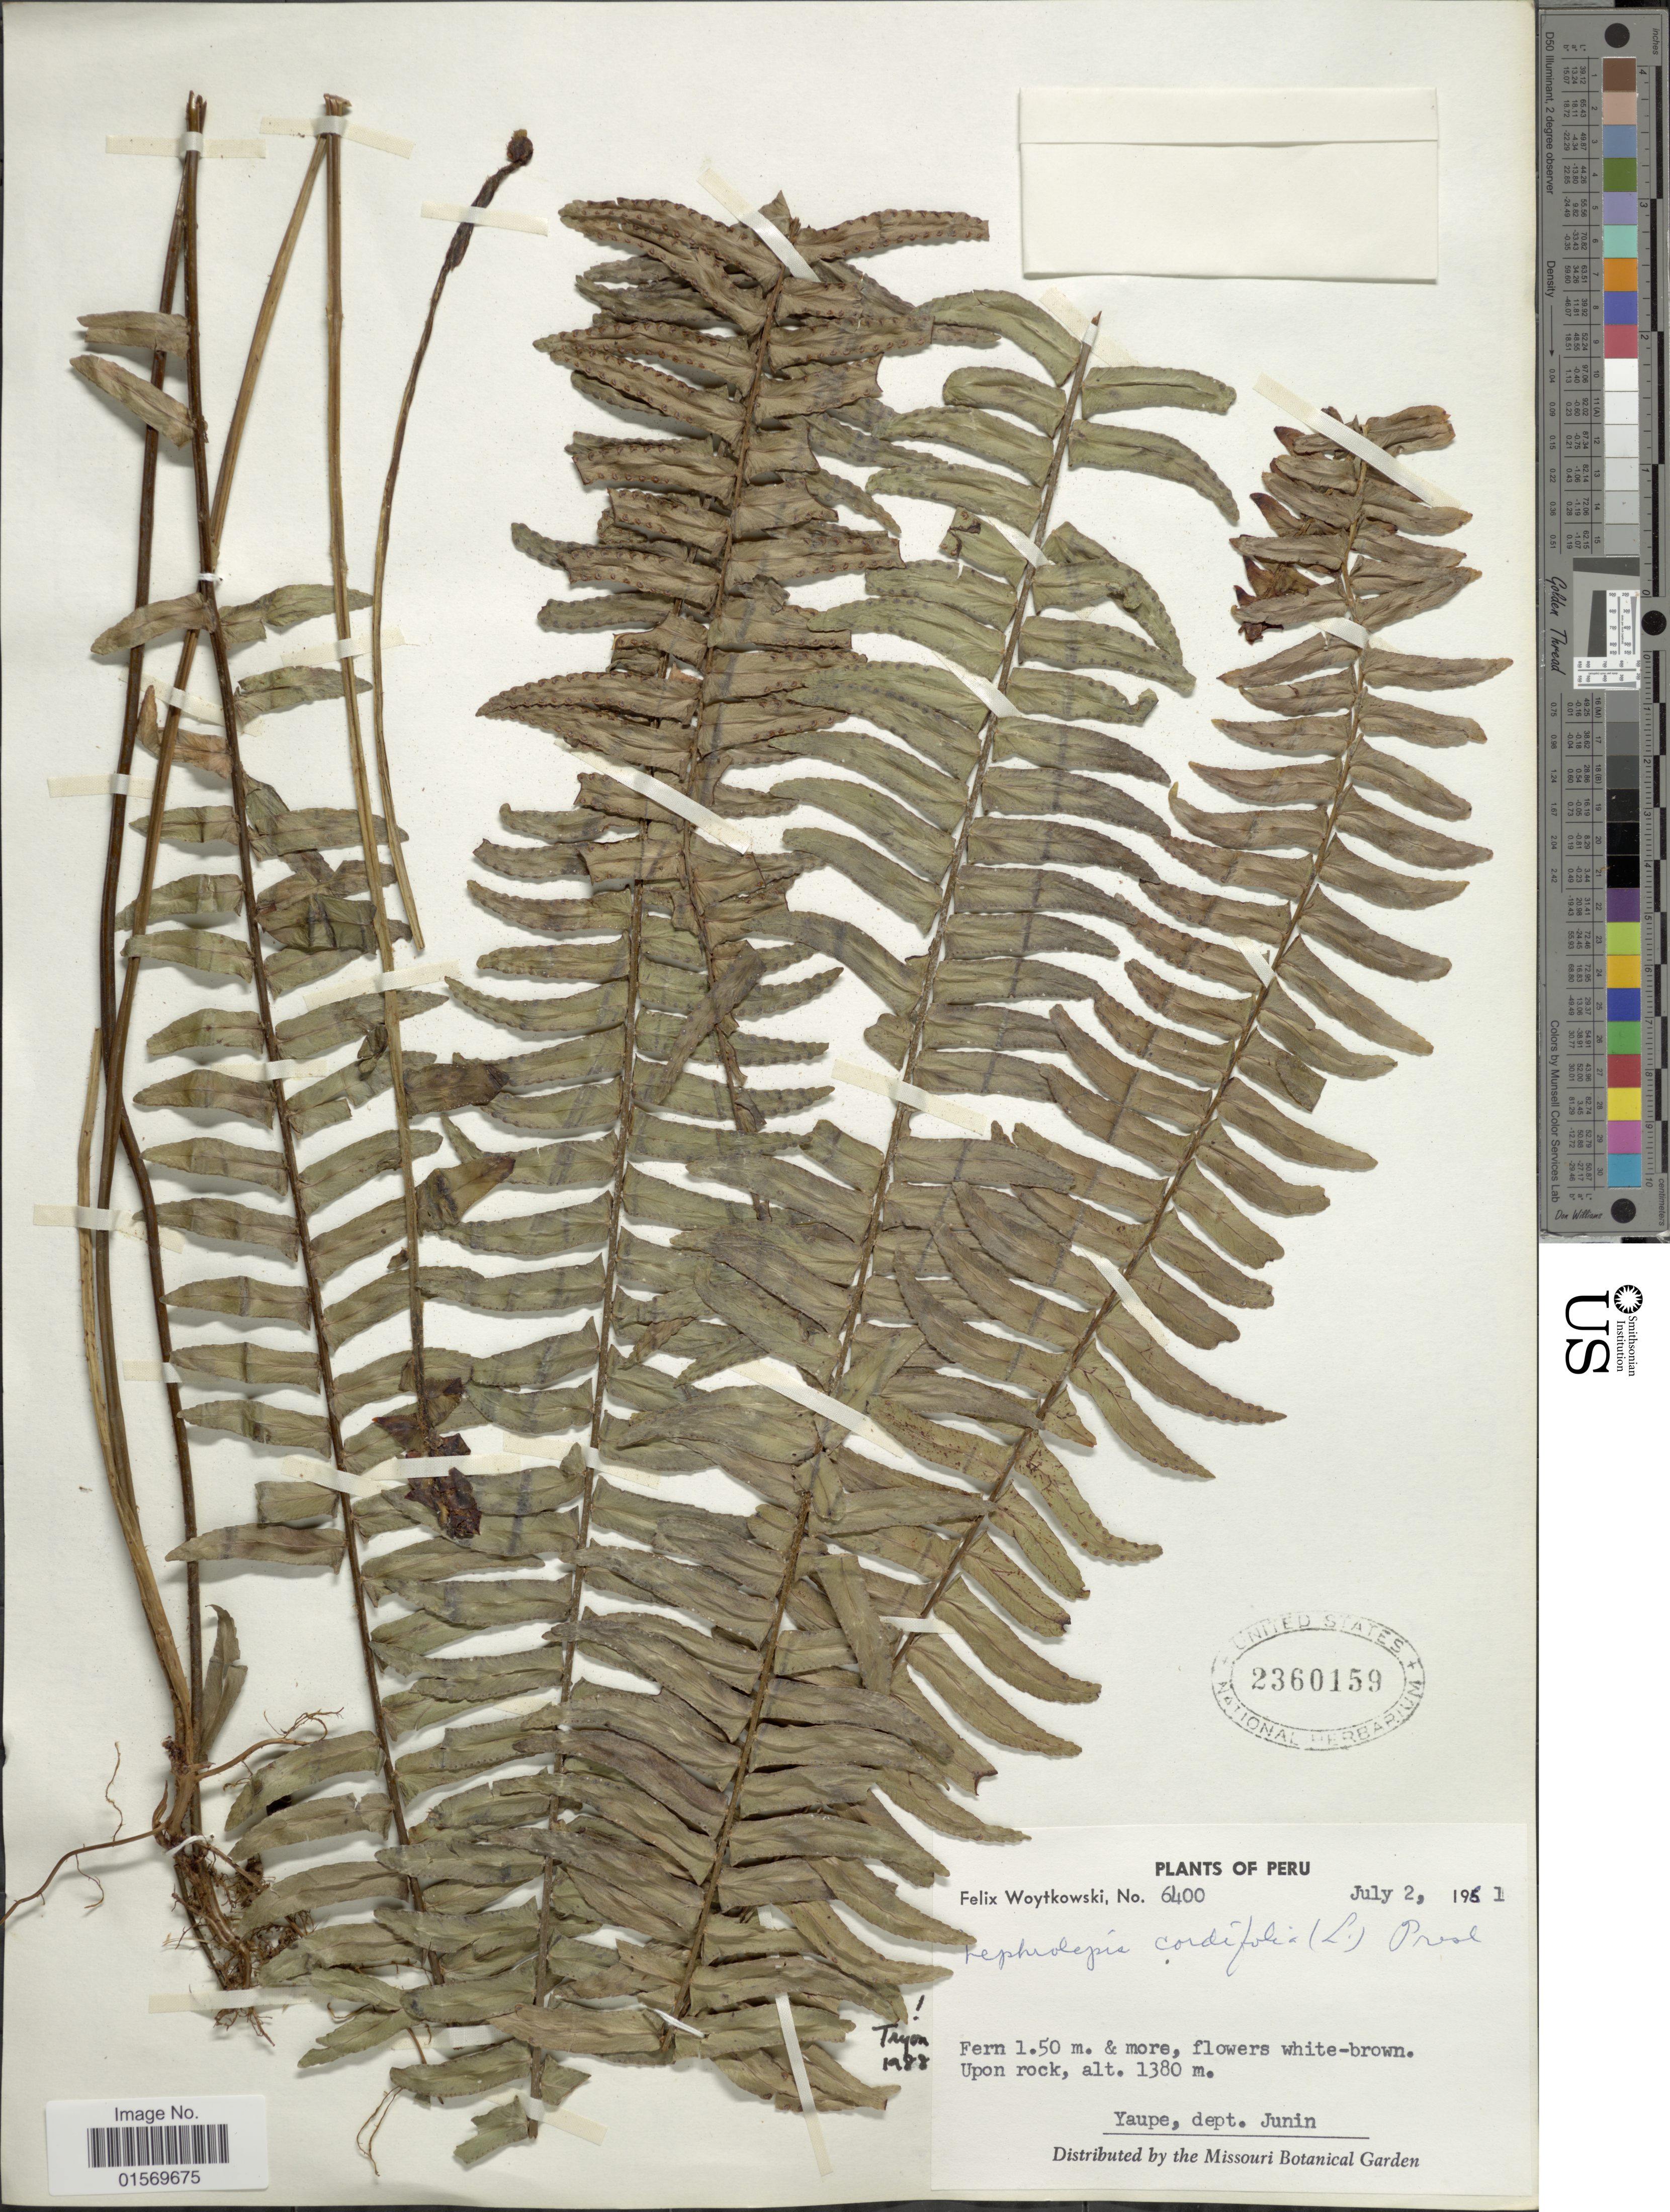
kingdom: Plantae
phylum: Tracheophyta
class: Polypodiopsida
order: Polypodiales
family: Nephrolepidaceae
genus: Nephrolepis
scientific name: Nephrolepis cordifolia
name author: (L.) C. Presl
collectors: F. Woytkowski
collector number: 6400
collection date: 1961-07-02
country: Peru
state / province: Junín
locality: Upon rock, Yaupe.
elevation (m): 1380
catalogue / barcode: US 2360159